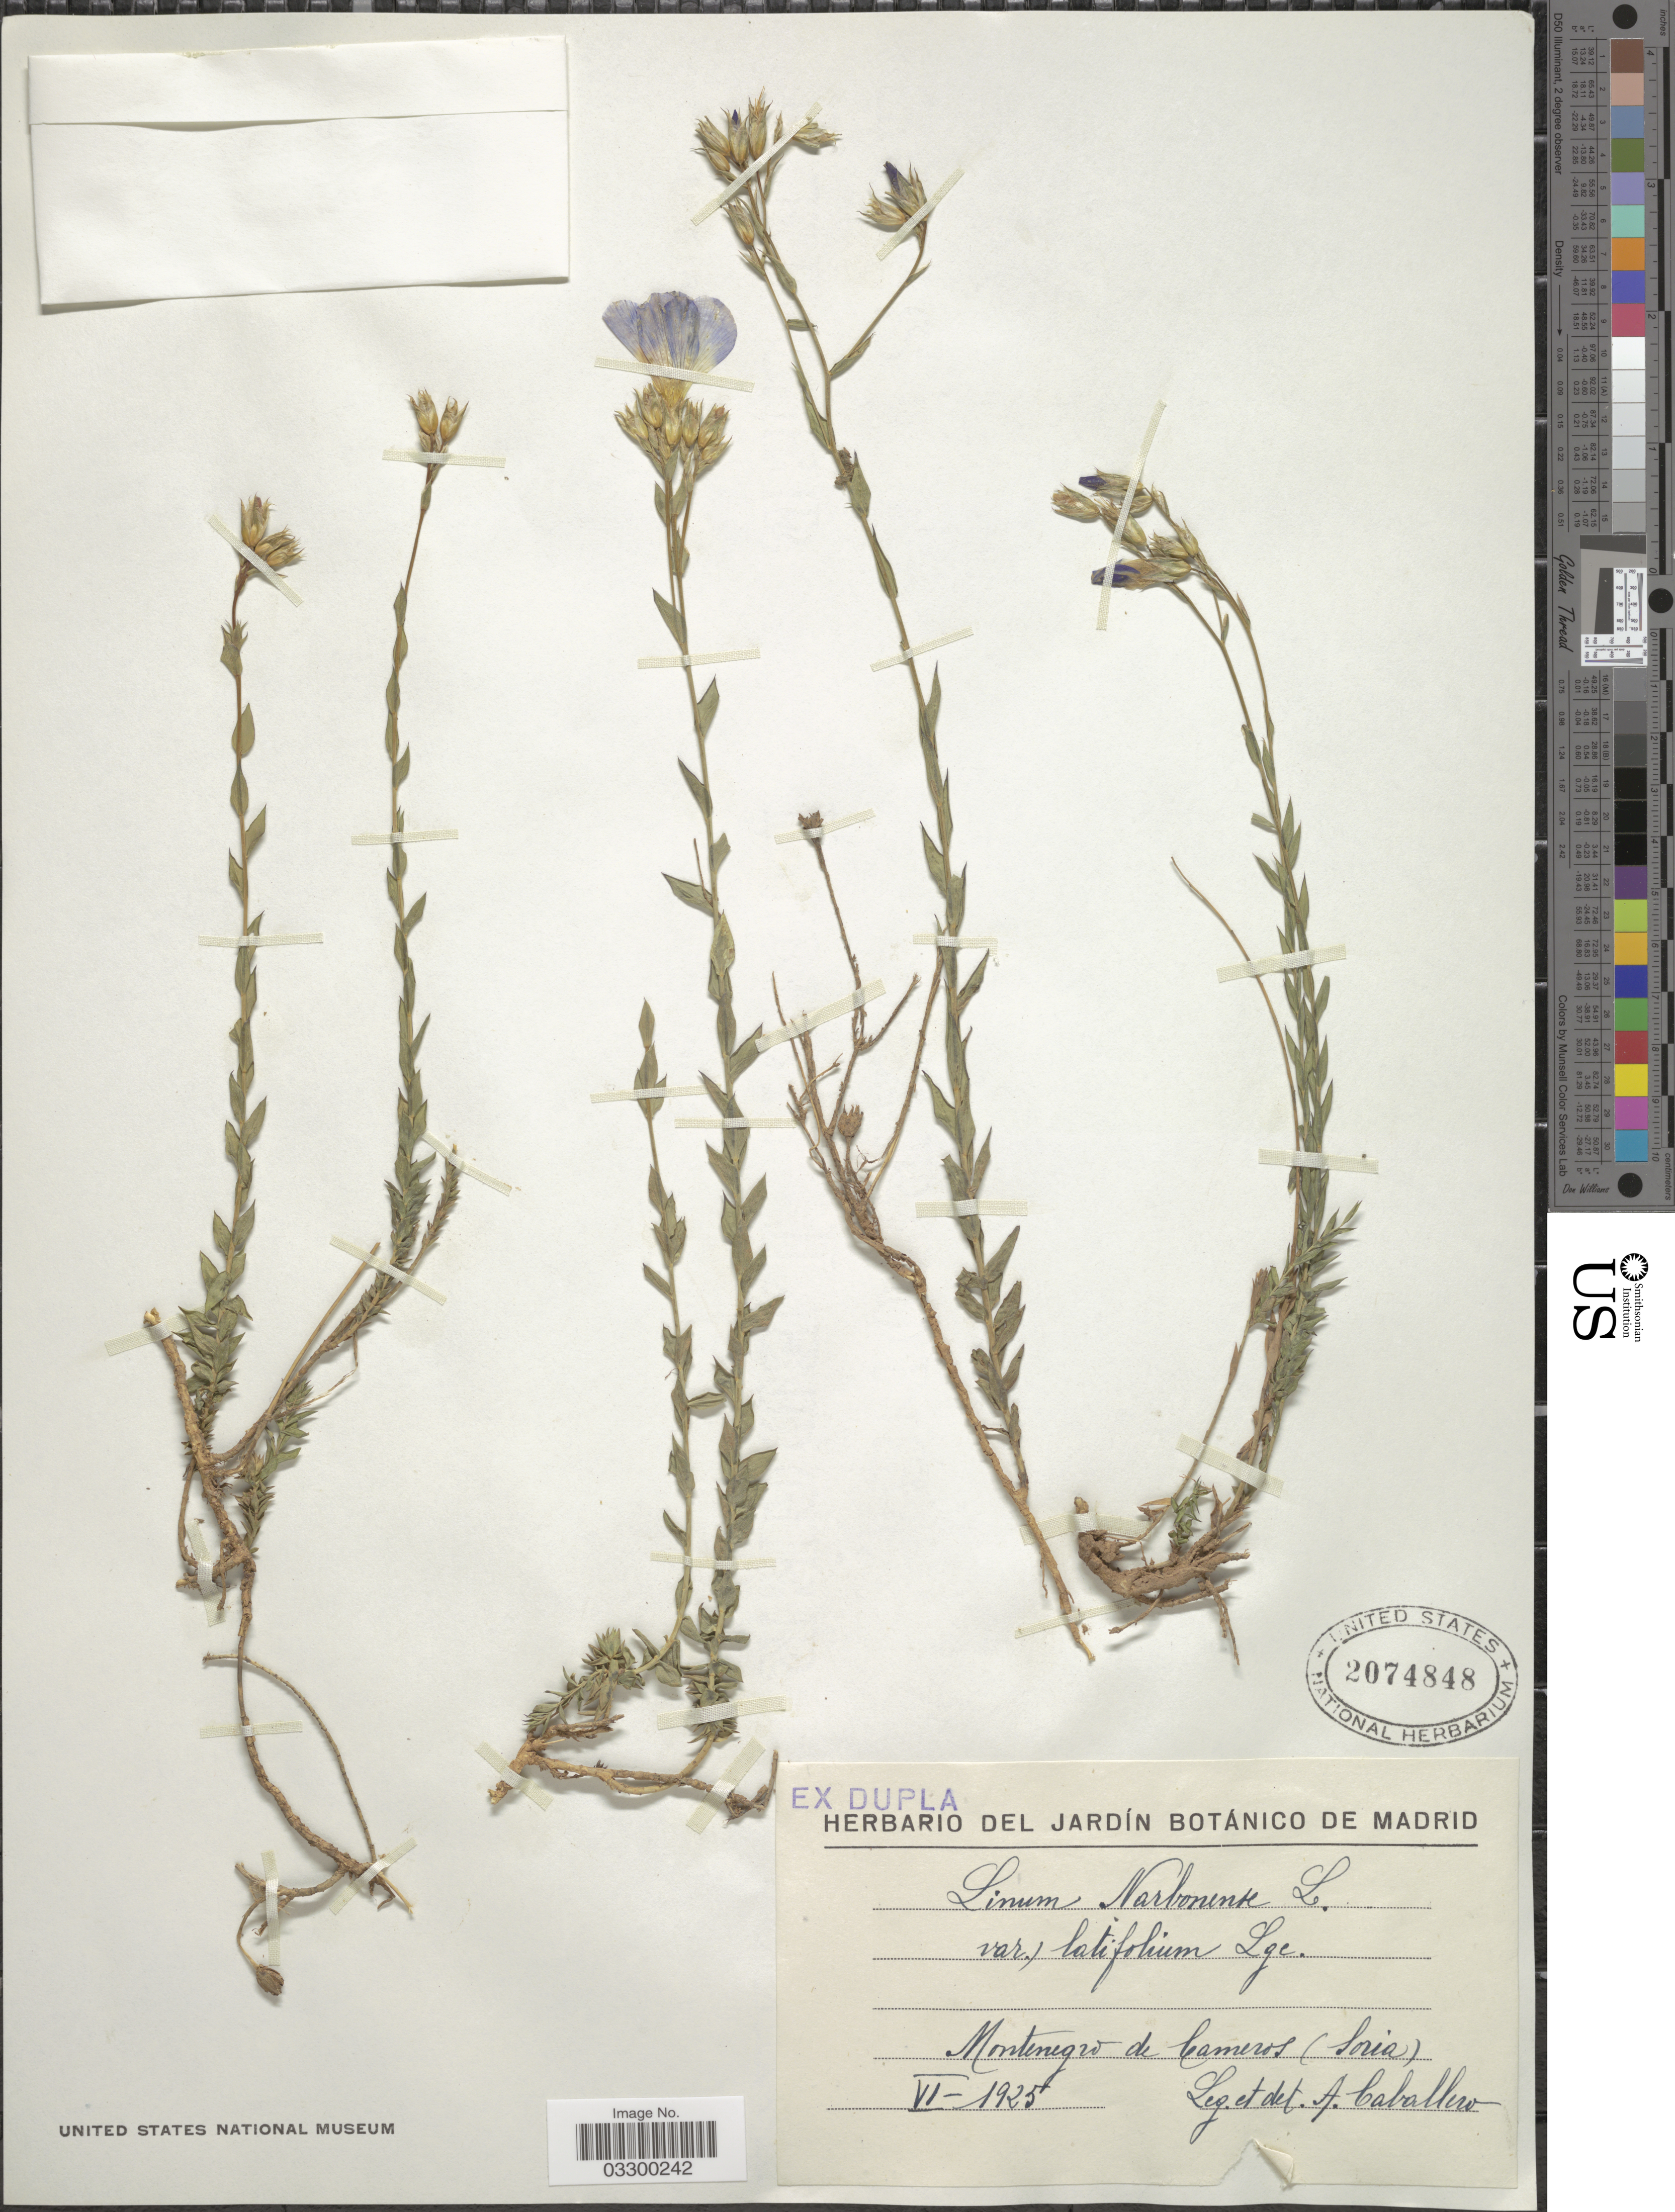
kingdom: Plantae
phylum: Tracheophyta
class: Magnoliopsida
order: Malpighiales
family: Linaceae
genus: Linum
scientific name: Linum narbonense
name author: L.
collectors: A. Caballero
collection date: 1925-06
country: Spain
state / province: Madrid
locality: Montenegro de Cameros (Soria).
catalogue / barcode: US 2074848